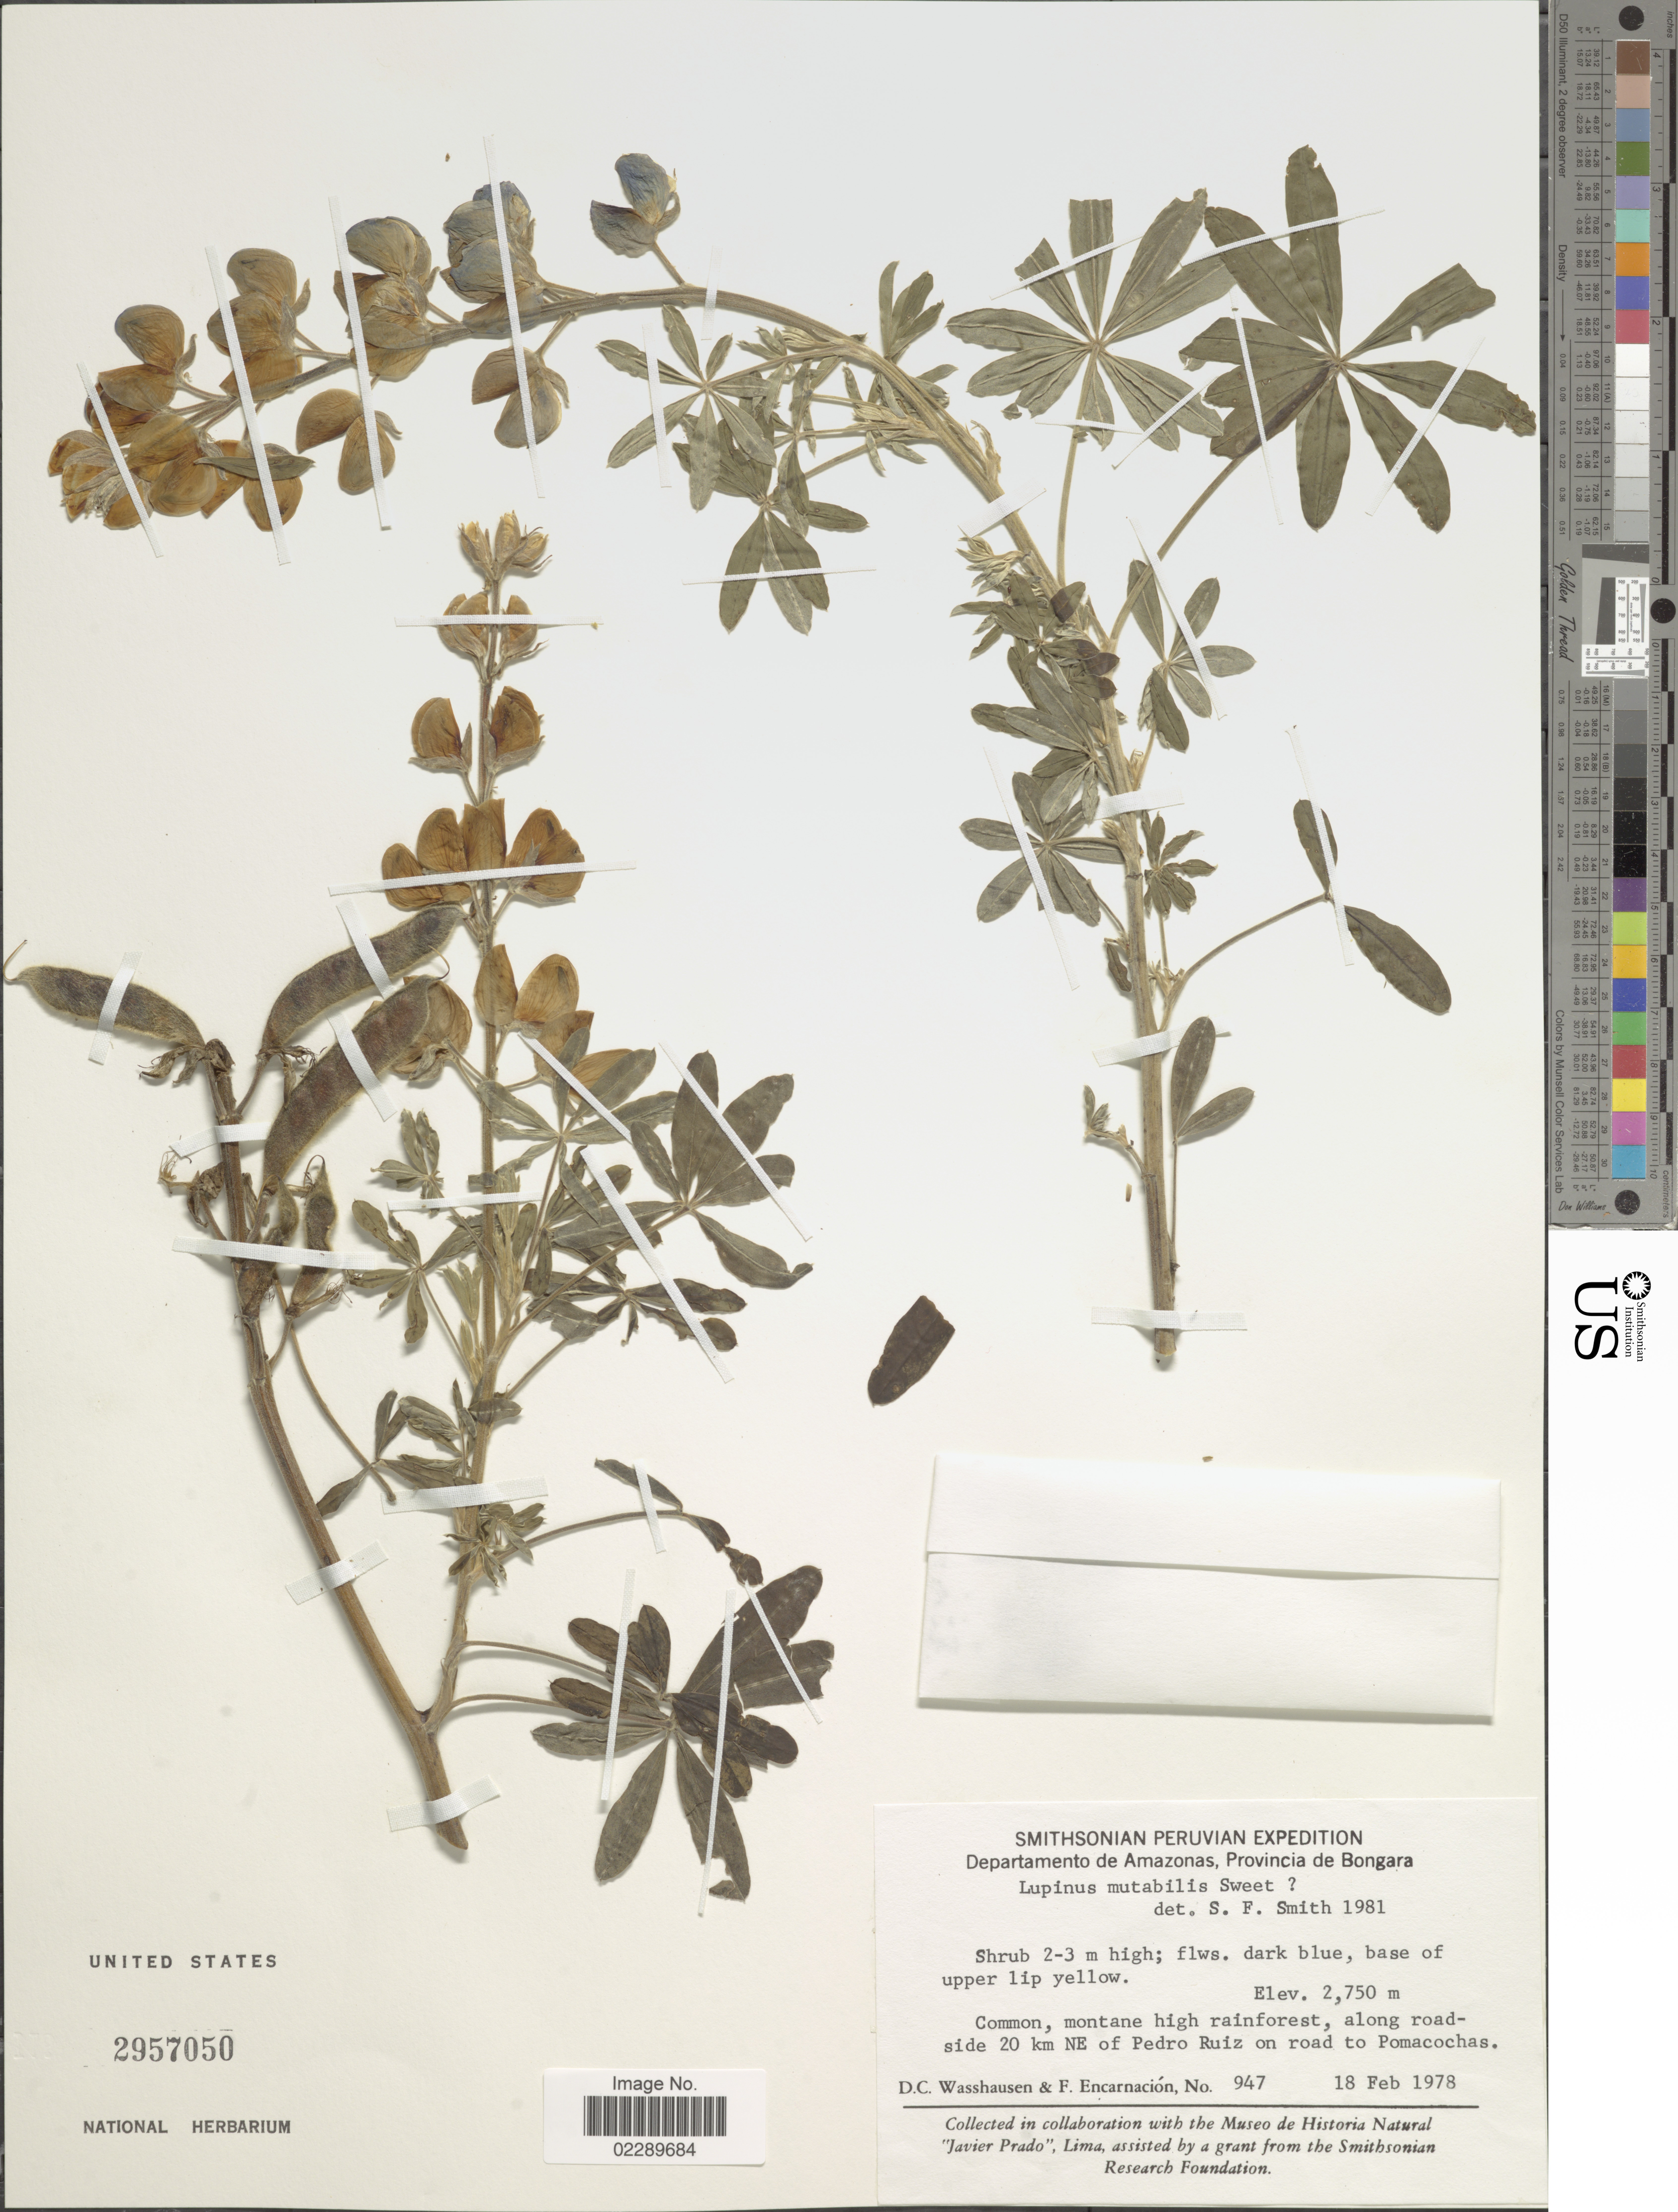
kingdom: Plantae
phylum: Tracheophyta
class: Magnoliopsida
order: Fabales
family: Fabaceae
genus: Lupinus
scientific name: Lupinus mutabilis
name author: Sweet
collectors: D. C. Wasshausen & F. Encarnación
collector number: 947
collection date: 1978-02-18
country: Peru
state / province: Amazonas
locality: Departamento de Amazonas, Provincia de Bongara. Common, montane high rainforest, along road-side 20 km NE of Pedro Ruiz on road to Pomacochas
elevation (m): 2750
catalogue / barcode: US 2957050